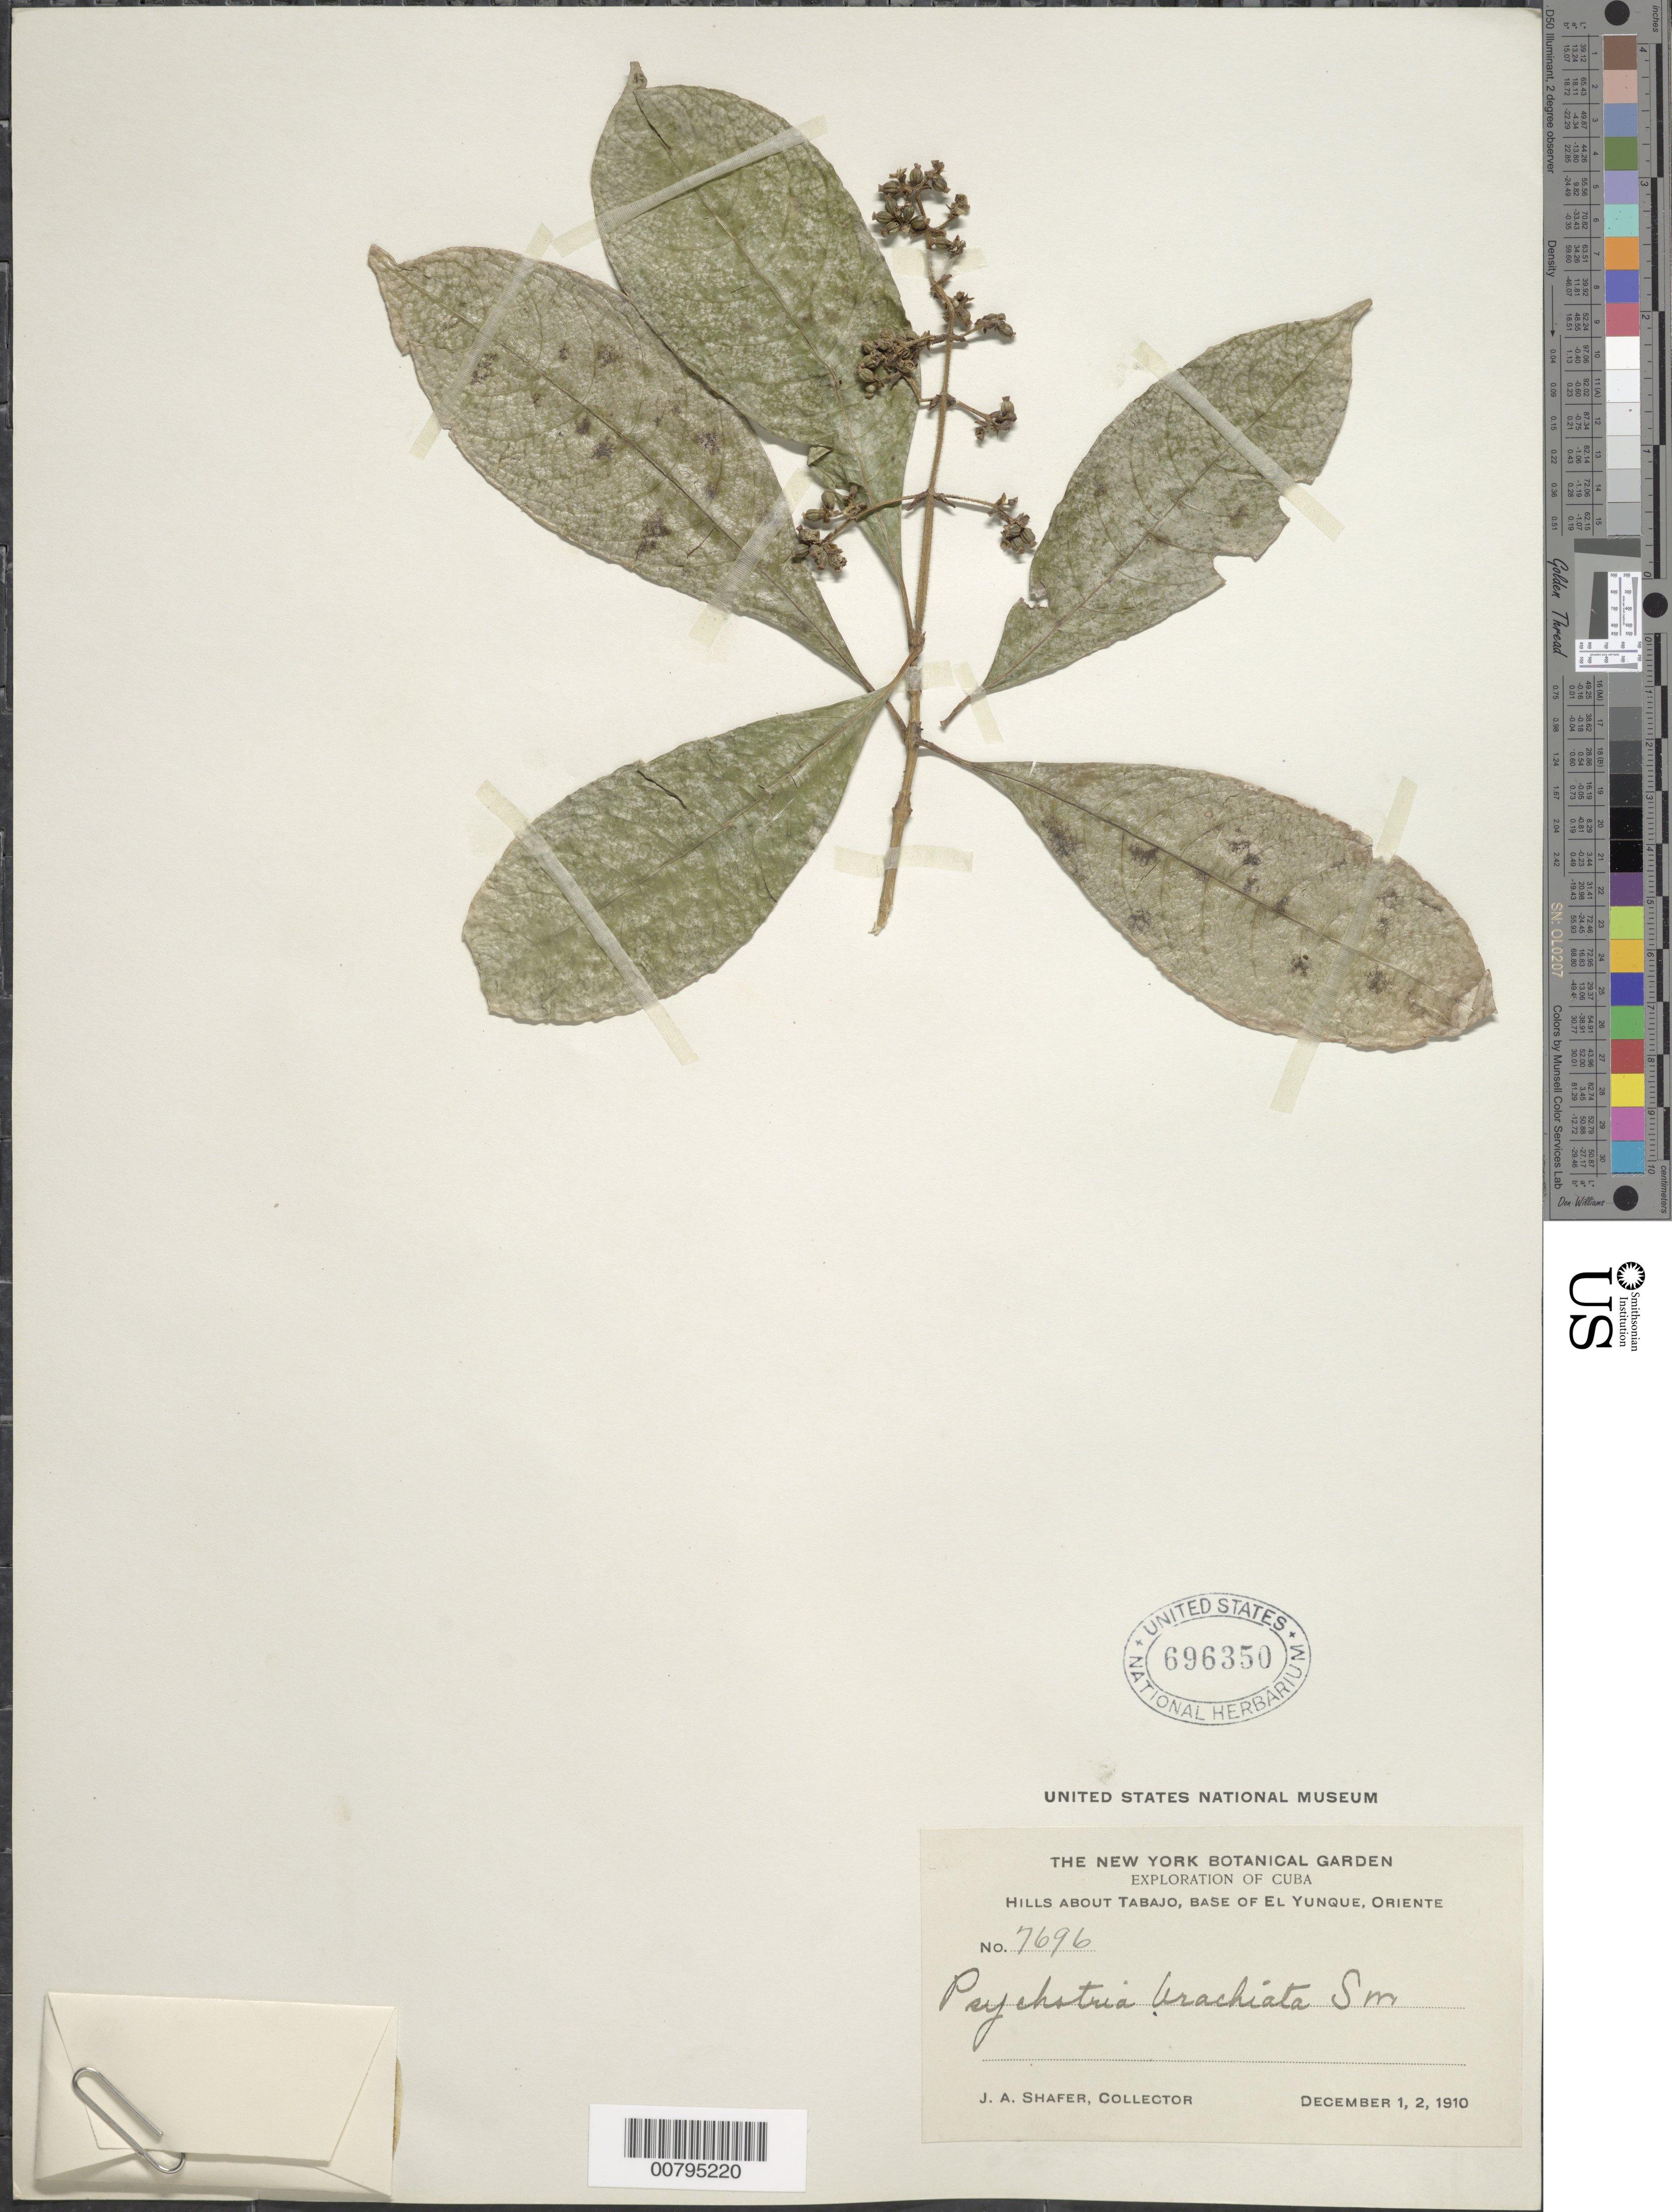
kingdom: Plantae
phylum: Tracheophyta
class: Magnoliopsida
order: Gentianales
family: Rubiaceae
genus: Psychotria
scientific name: Psychotria brachiata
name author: Sw.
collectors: J. A. Shafer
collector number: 7696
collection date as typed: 01 Dec 1910 to 02 Dec 1910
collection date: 1910-12-01/1910-12-02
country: Cuba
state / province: Oriente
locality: Hills about Tabajo, base of El Yunque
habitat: Hills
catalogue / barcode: US 696350